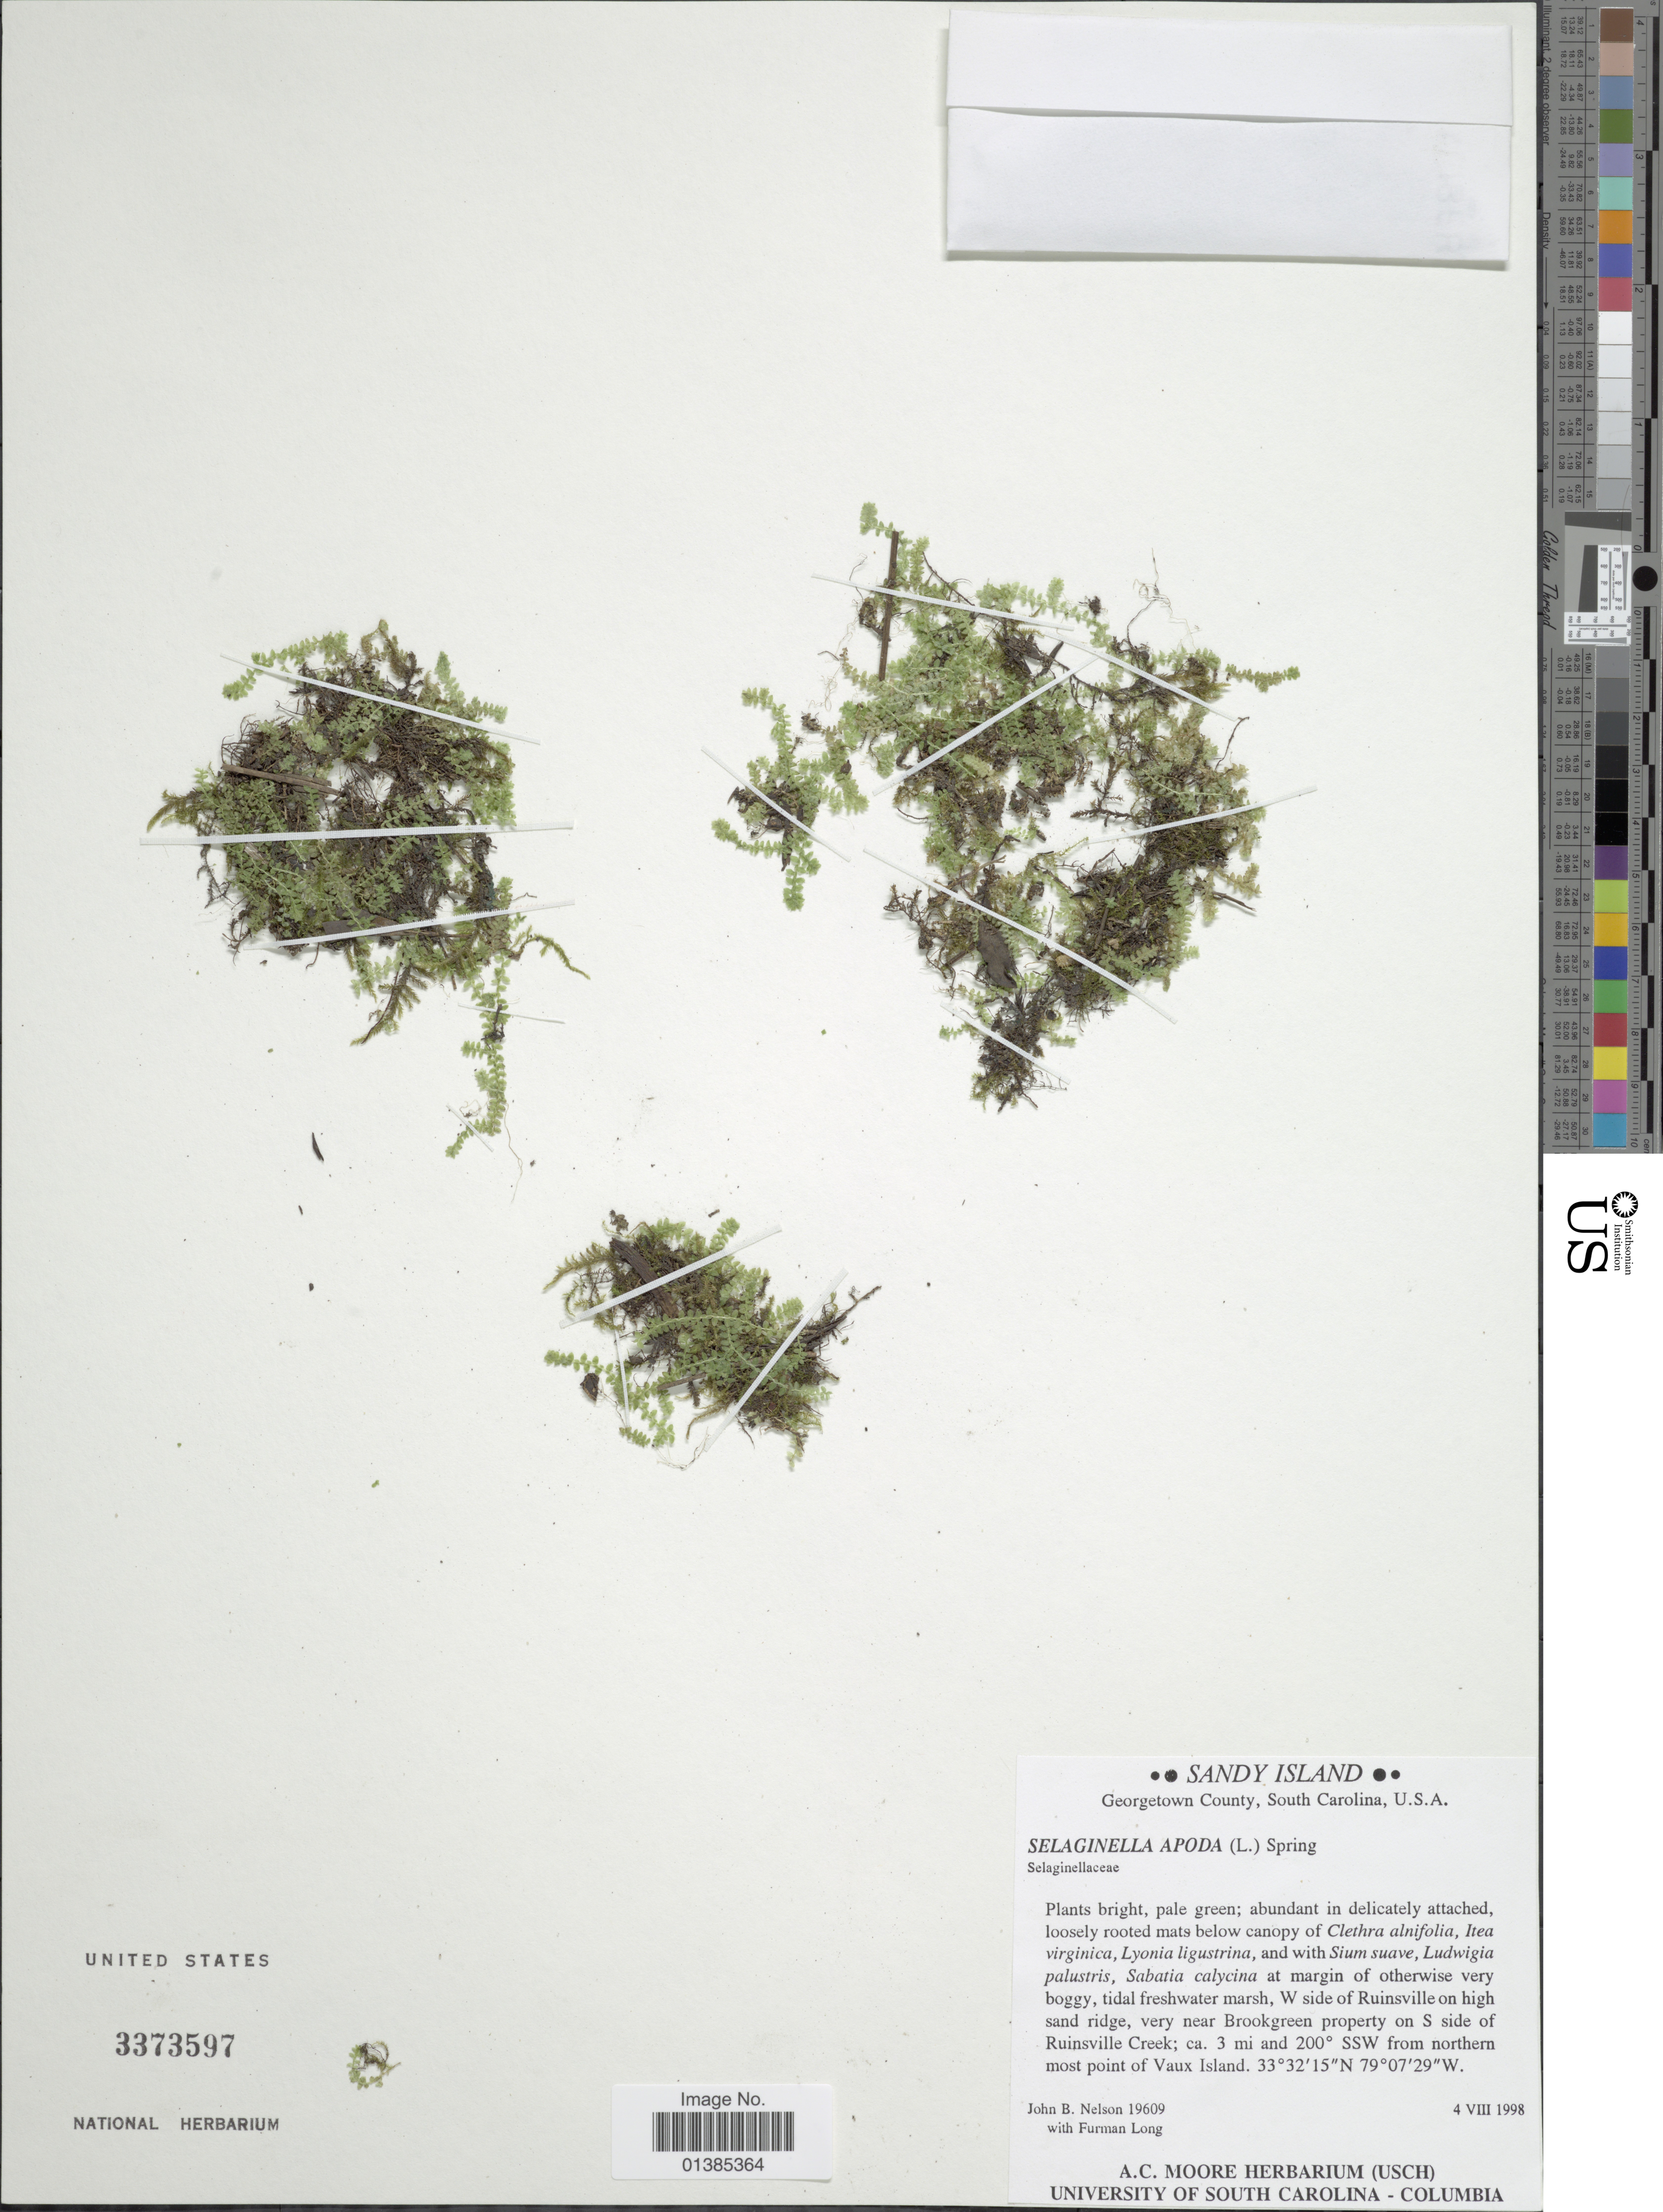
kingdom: Plantae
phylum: Tracheophyta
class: Lycopodiopsida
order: Selaginellales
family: Selaginellaceae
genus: Selaginella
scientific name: Selaginella apus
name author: Spring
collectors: J. B. Nelson & F. Long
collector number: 19609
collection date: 1998-08-04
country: United States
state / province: South Carolina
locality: Sandy Island. Georgetown County. W side of Ruinsville on high sand ridge, very Brookgreen property on S side of Ruinsville Creek; ca. 3 mi and 200° SSW from northern most point of Vaux Island.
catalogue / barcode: US 3373597